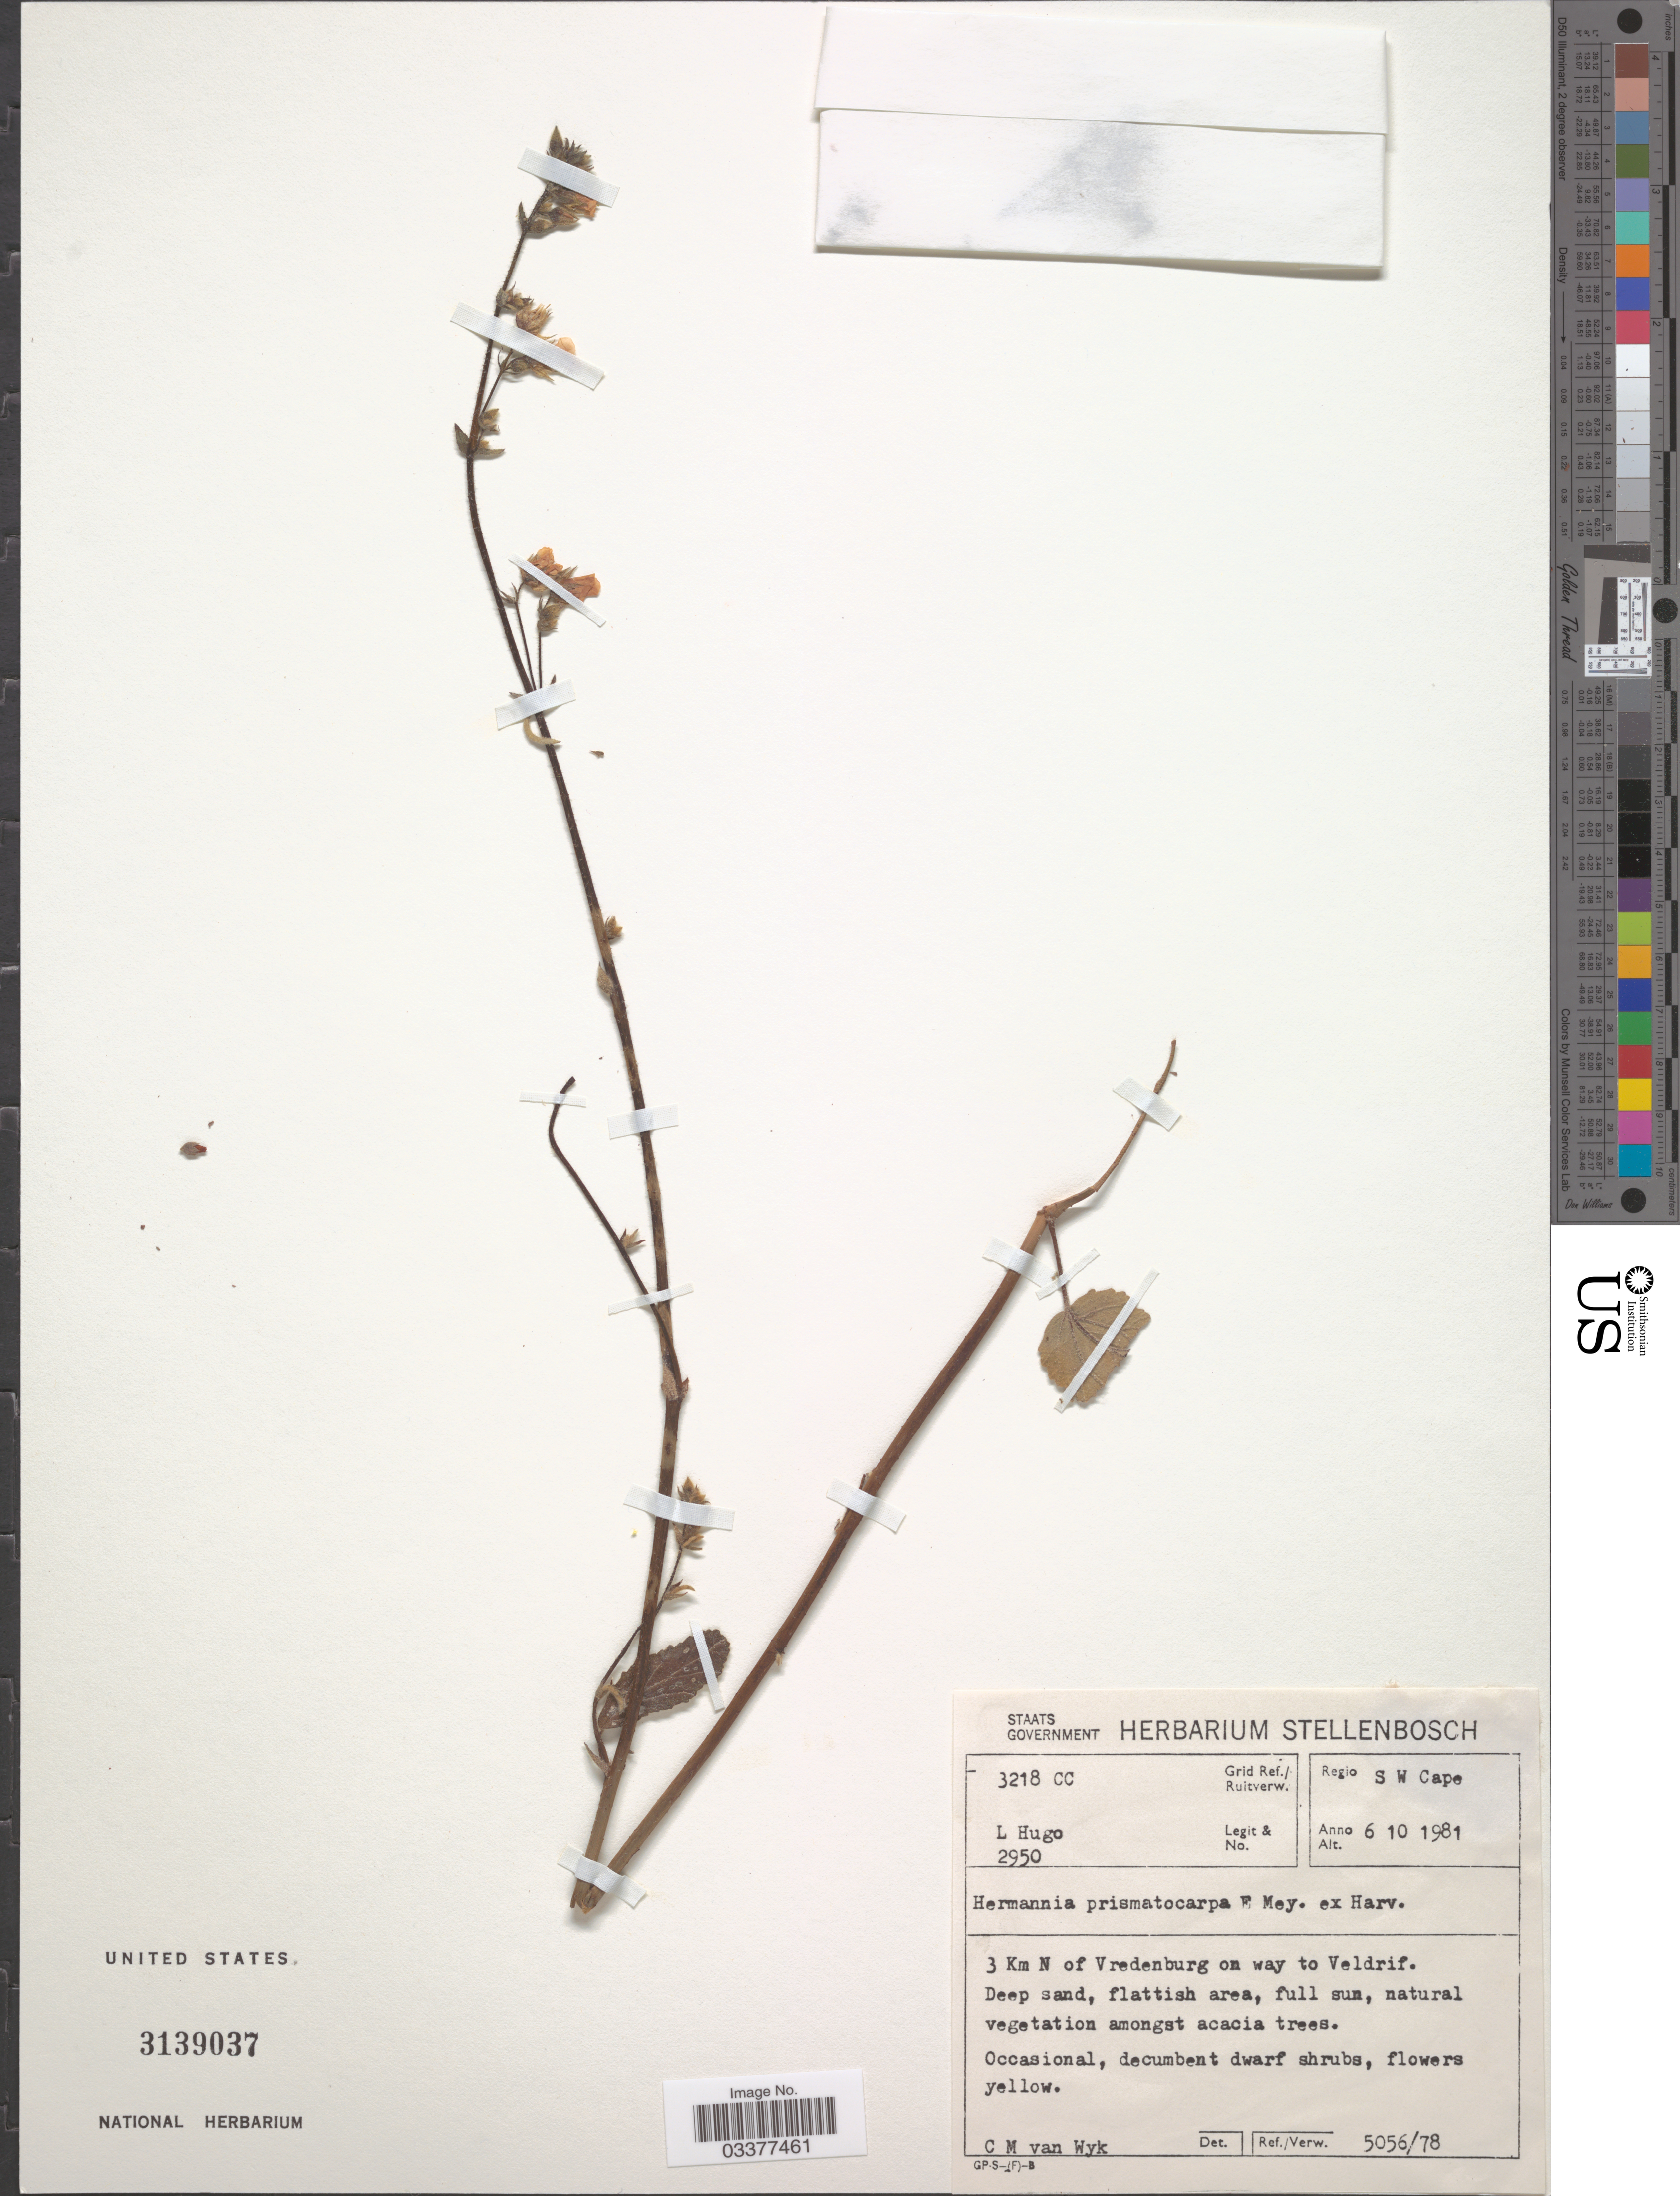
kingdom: Plantae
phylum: Tracheophyta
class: Magnoliopsida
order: Malvales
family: Malvaceae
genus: Hermannia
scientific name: Hermannia prismatocarpa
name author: E. Mey.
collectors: L. Hugo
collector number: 2950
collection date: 1981-10-06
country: South Africa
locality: Regio S W Cape. Grid Ref./Ruitverw. 3218 CC. 3 Km N of Vredenburg on way to Veldrif.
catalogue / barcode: US 3139037